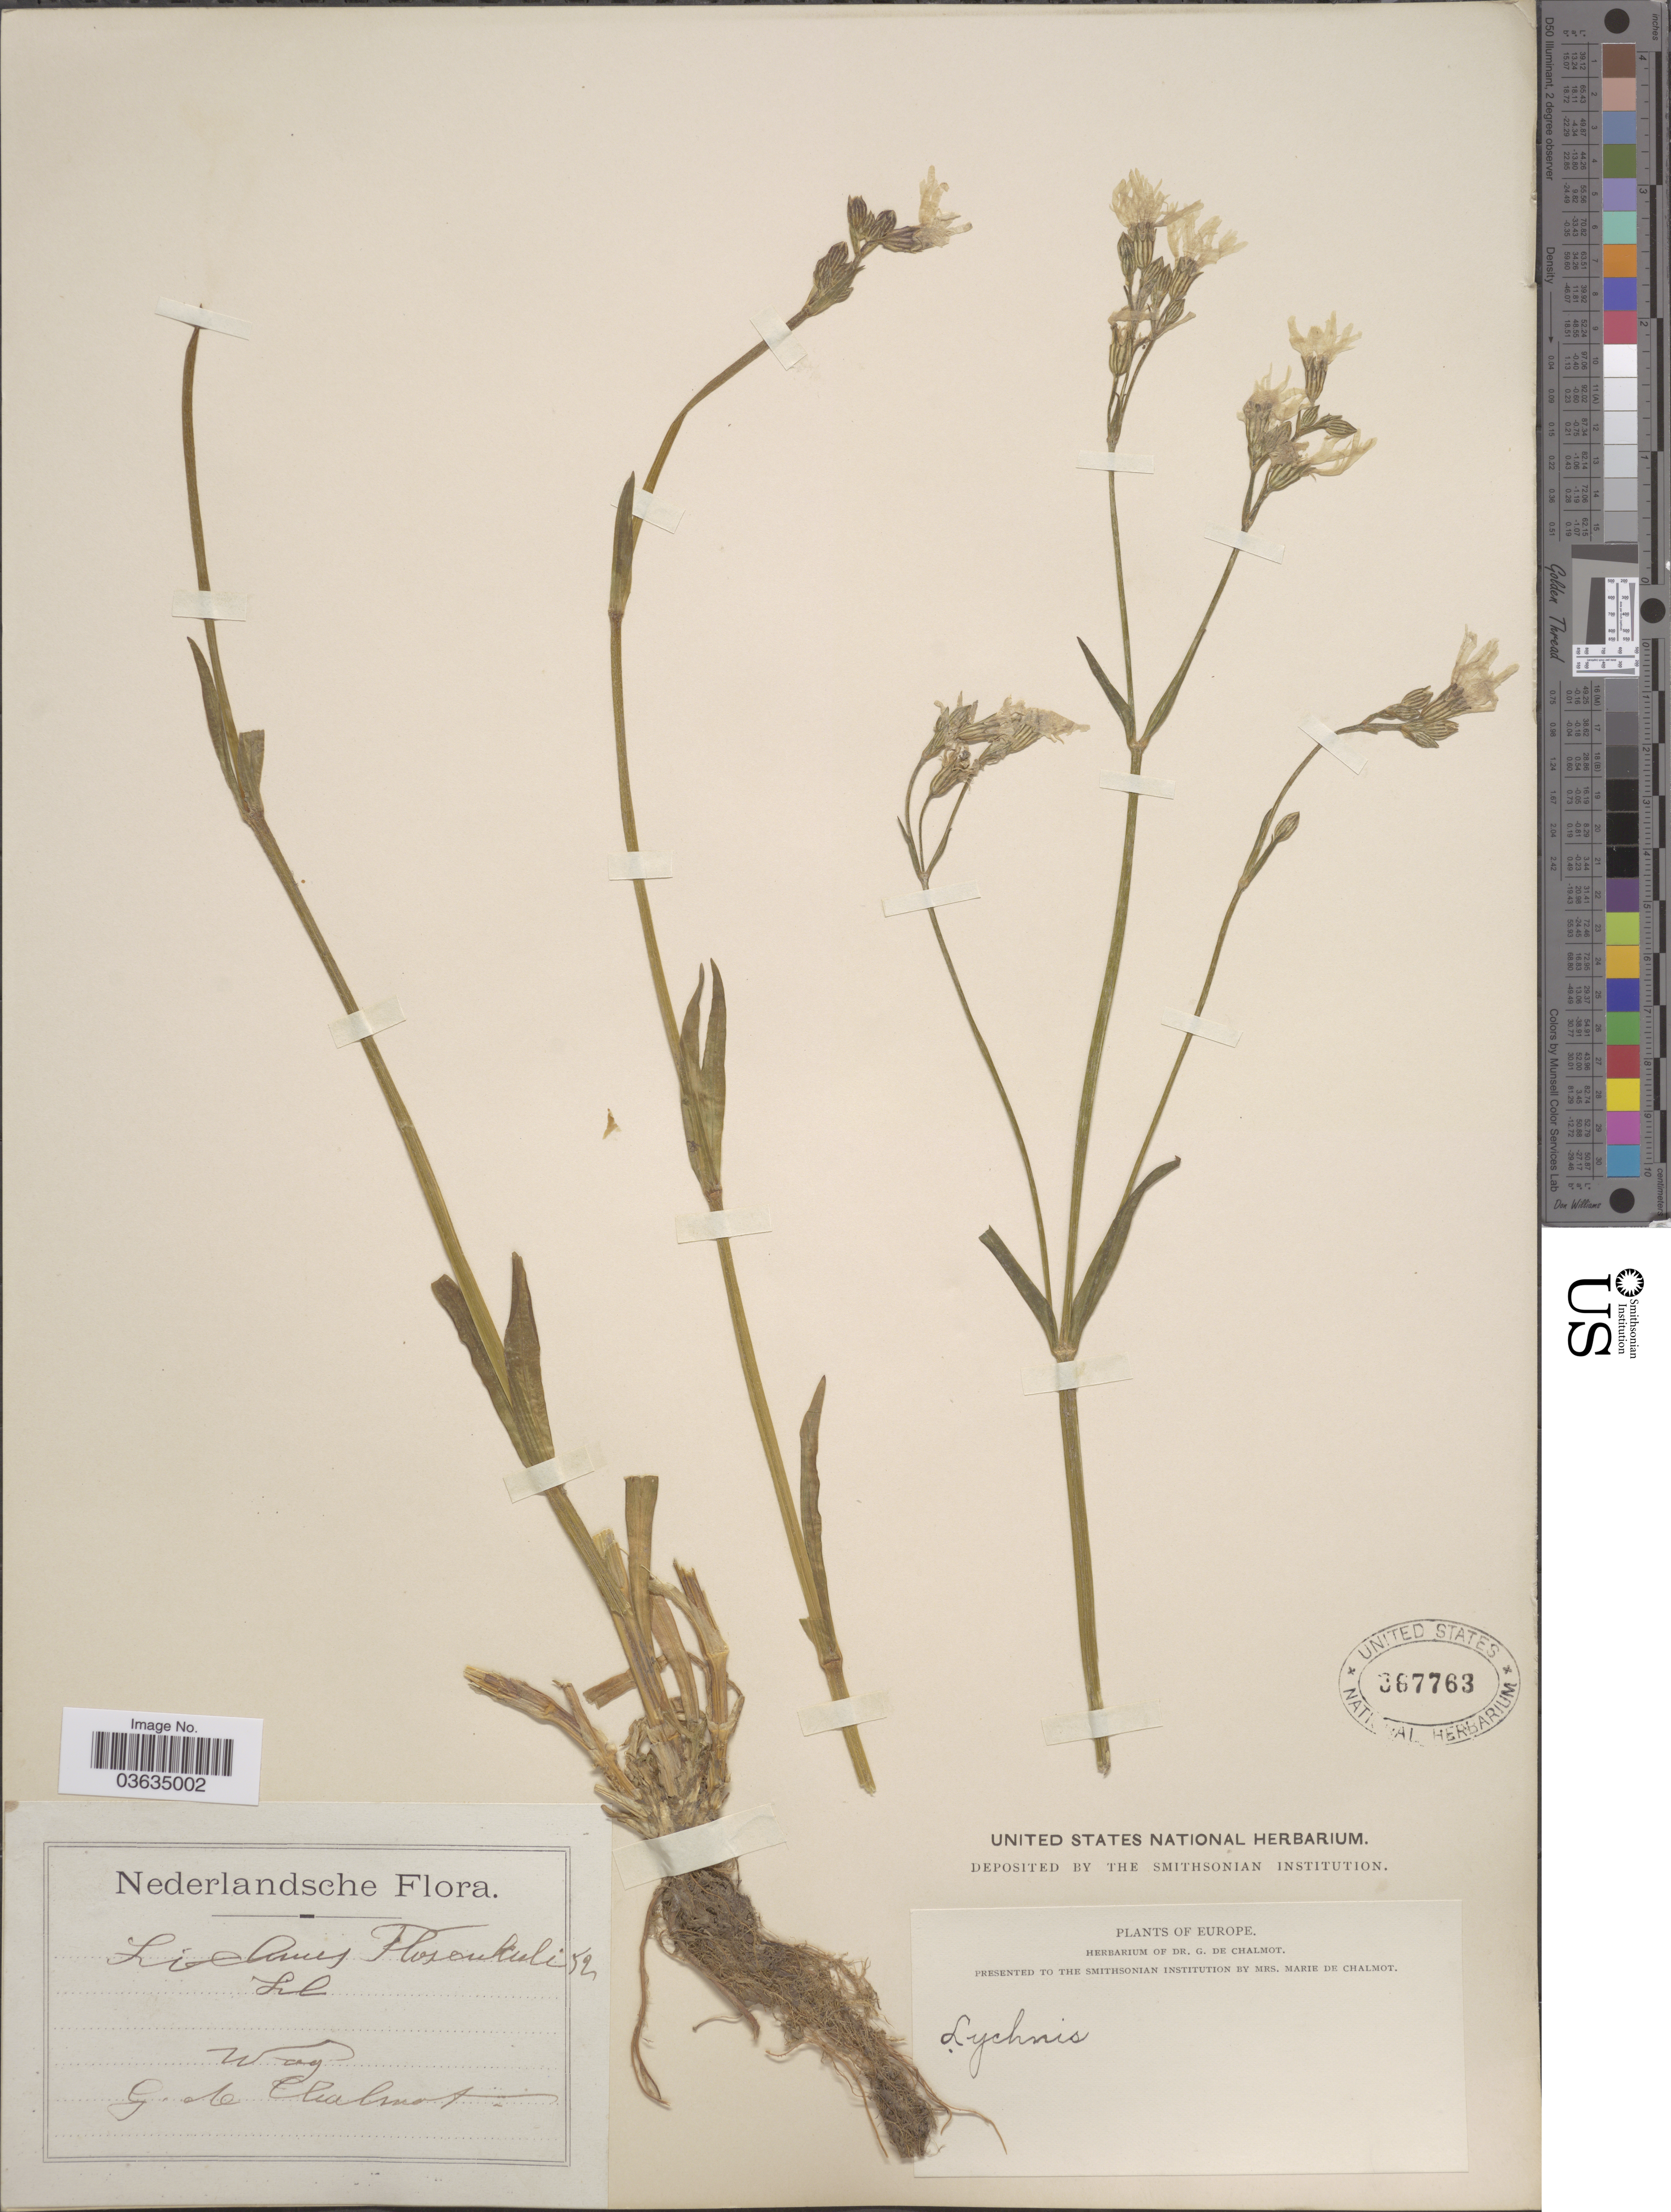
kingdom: Plantae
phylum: Tracheophyta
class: Magnoliopsida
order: Caryophyllales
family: Caryophyllaceae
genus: Silene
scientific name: Silene flos-cuculi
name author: (L.) Greuter & Burdet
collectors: G. de Chalmot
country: Netherlands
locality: Wag.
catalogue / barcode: US 367763